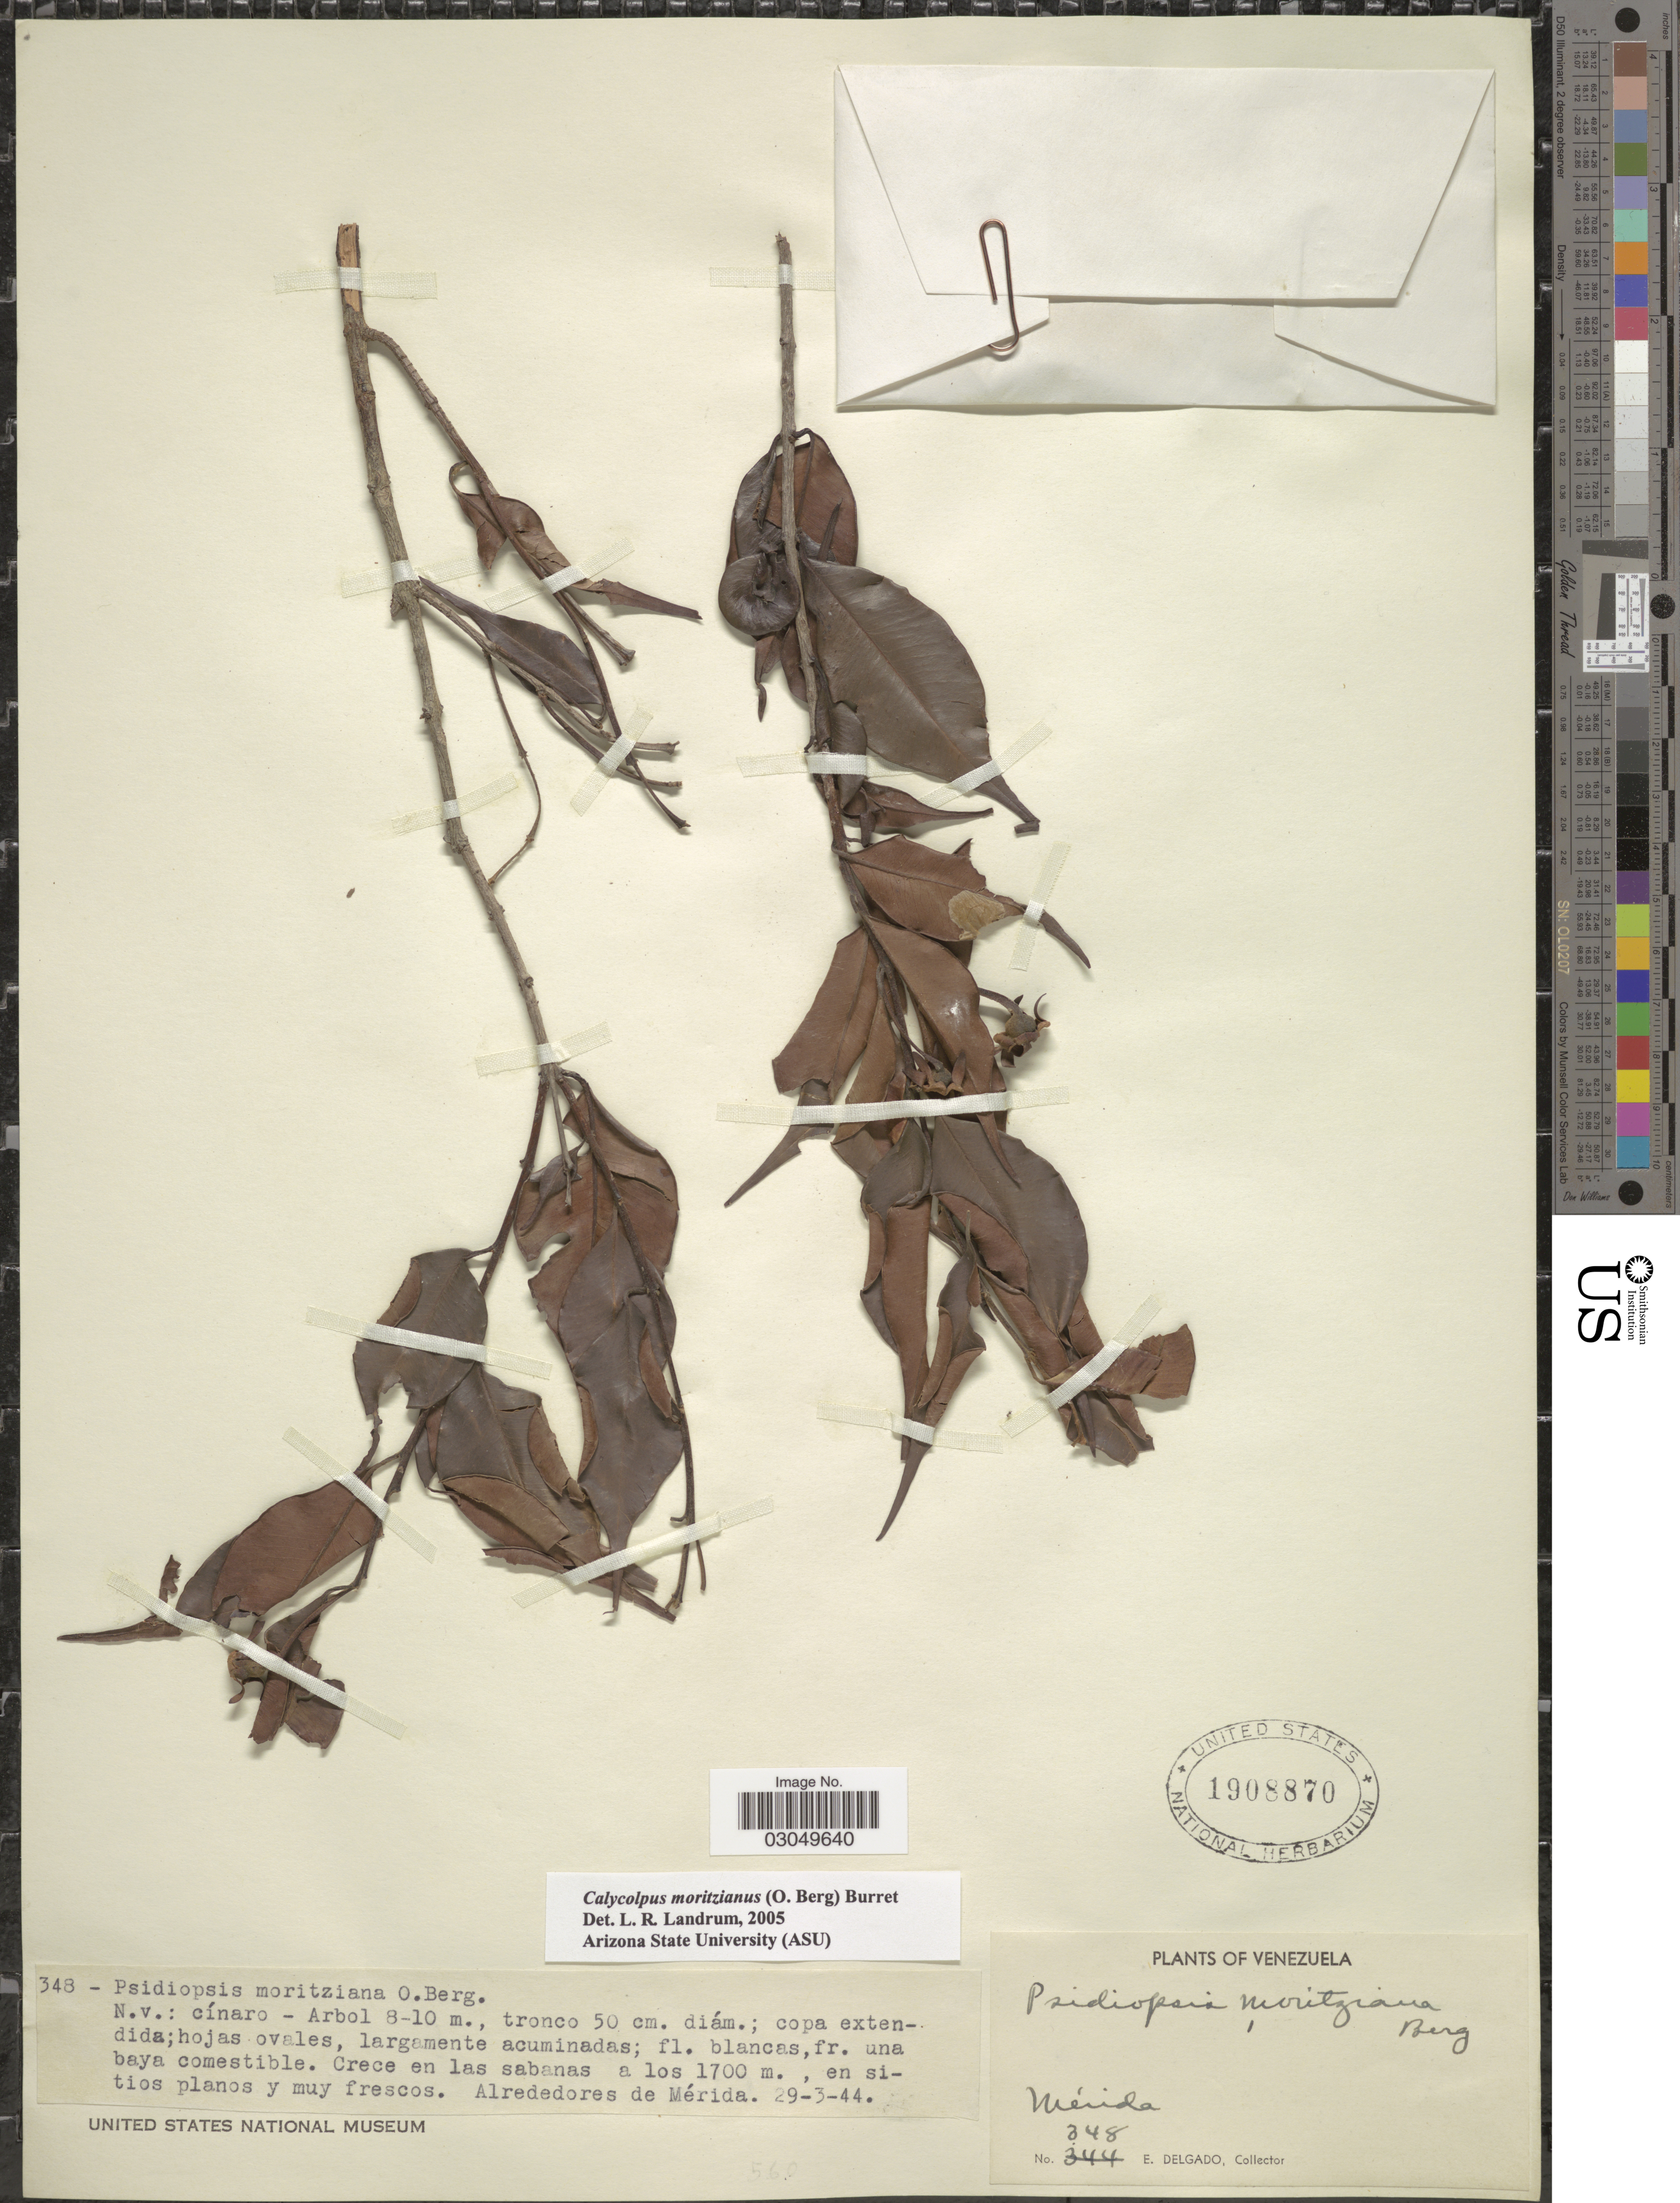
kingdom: Plantae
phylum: Tracheophyta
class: Magnoliopsida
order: Myrtales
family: Myrtaceae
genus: Calycolpus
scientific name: Calycolpus moritzianus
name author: (O. Berg) Burret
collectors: E. Delgado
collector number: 348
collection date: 1944-03-29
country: Venezuela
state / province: Mérida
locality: Alrededores de Mérida.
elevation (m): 1700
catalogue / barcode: US 1908870